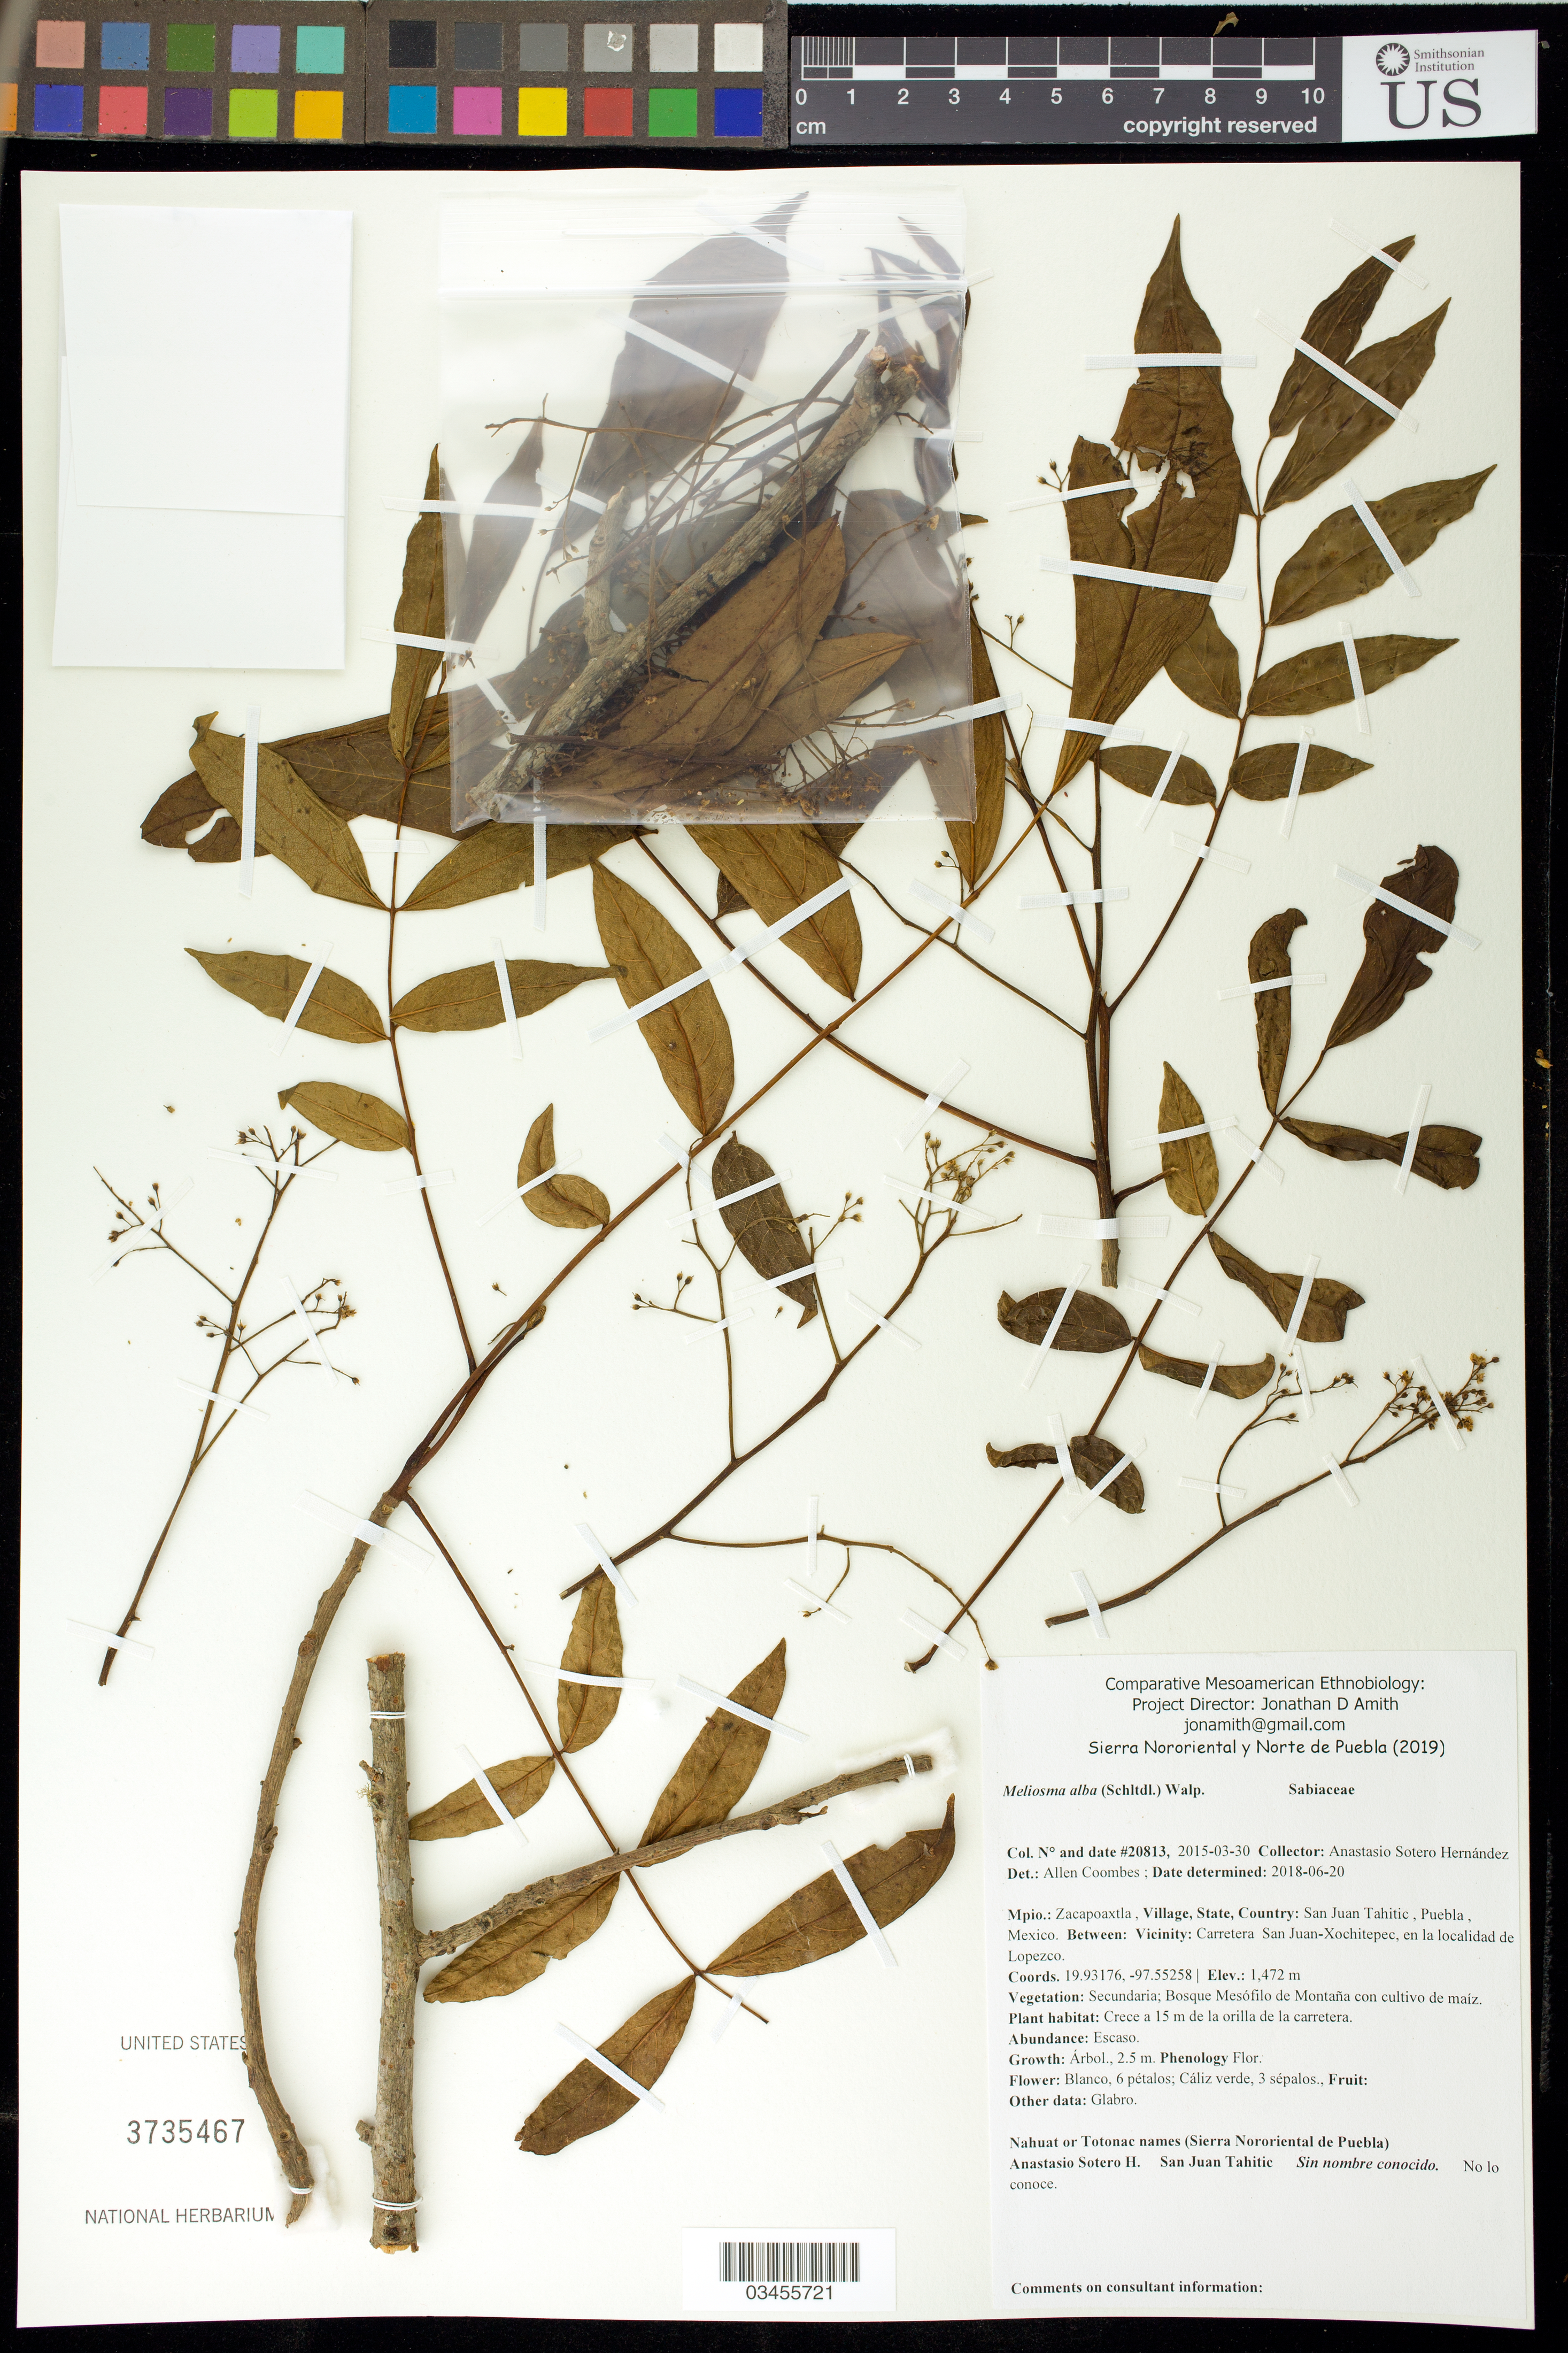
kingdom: Plantae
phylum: Tracheophyta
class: Magnoliopsida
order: Proteales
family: Sabiaceae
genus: Meliosma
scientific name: Meliosma alba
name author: (Schltdl.) Walp.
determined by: Coombes, Allen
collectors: A. Sotero H.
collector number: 20813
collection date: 2015-03-30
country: México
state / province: Puebla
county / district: Zacapoaxtla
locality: PUEBLO: San Juan Tahitic; LOCALIDAD EXACTA: Carretera San Juan-Xochitepec, en la localidad de Lopezco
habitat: Bosque mesófilo de montaña con cultivo de maíz | Crece a 15 m de la orilla de la carretera.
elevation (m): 1472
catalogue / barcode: US 3735467